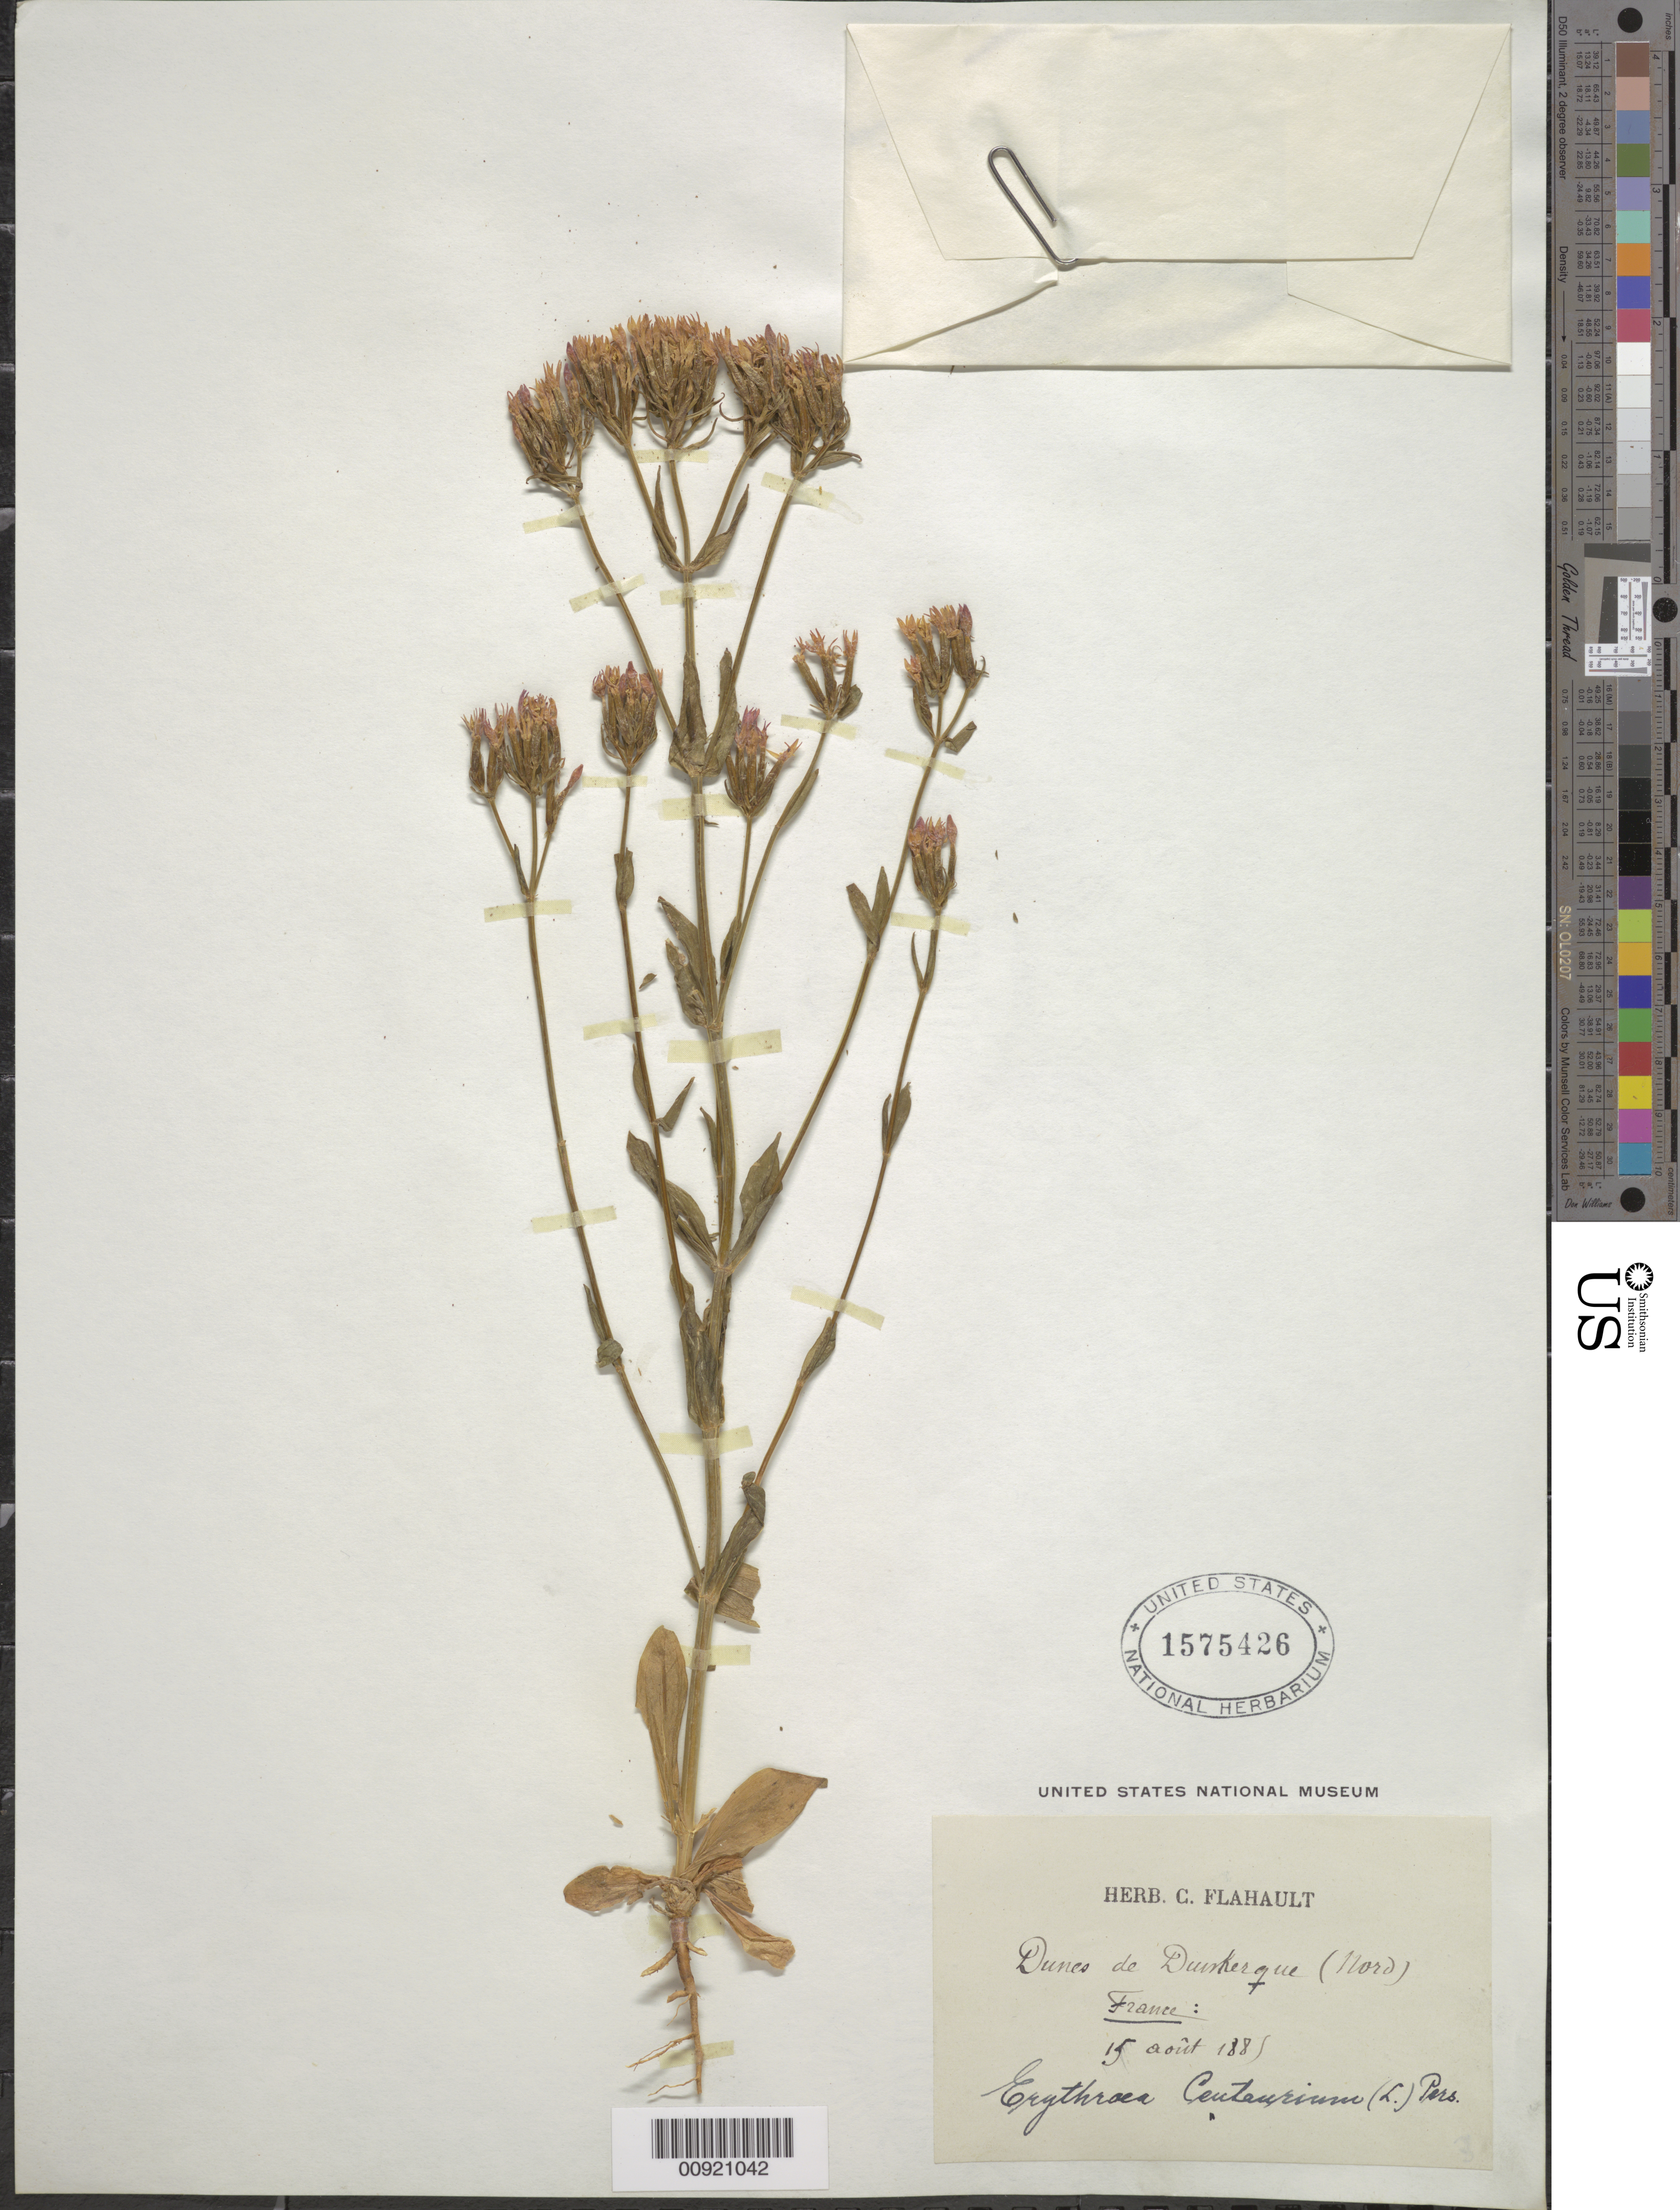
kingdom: Plantae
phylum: Tracheophyta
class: Magnoliopsida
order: Gentianales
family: Gentianaceae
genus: Erythraea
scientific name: Erythraea centaurium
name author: (L.) Borkh.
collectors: Flahault, C.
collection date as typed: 15 Aug 1885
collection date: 1885-08-15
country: France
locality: Dunes de Dunherque (Nord)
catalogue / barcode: US 1575426